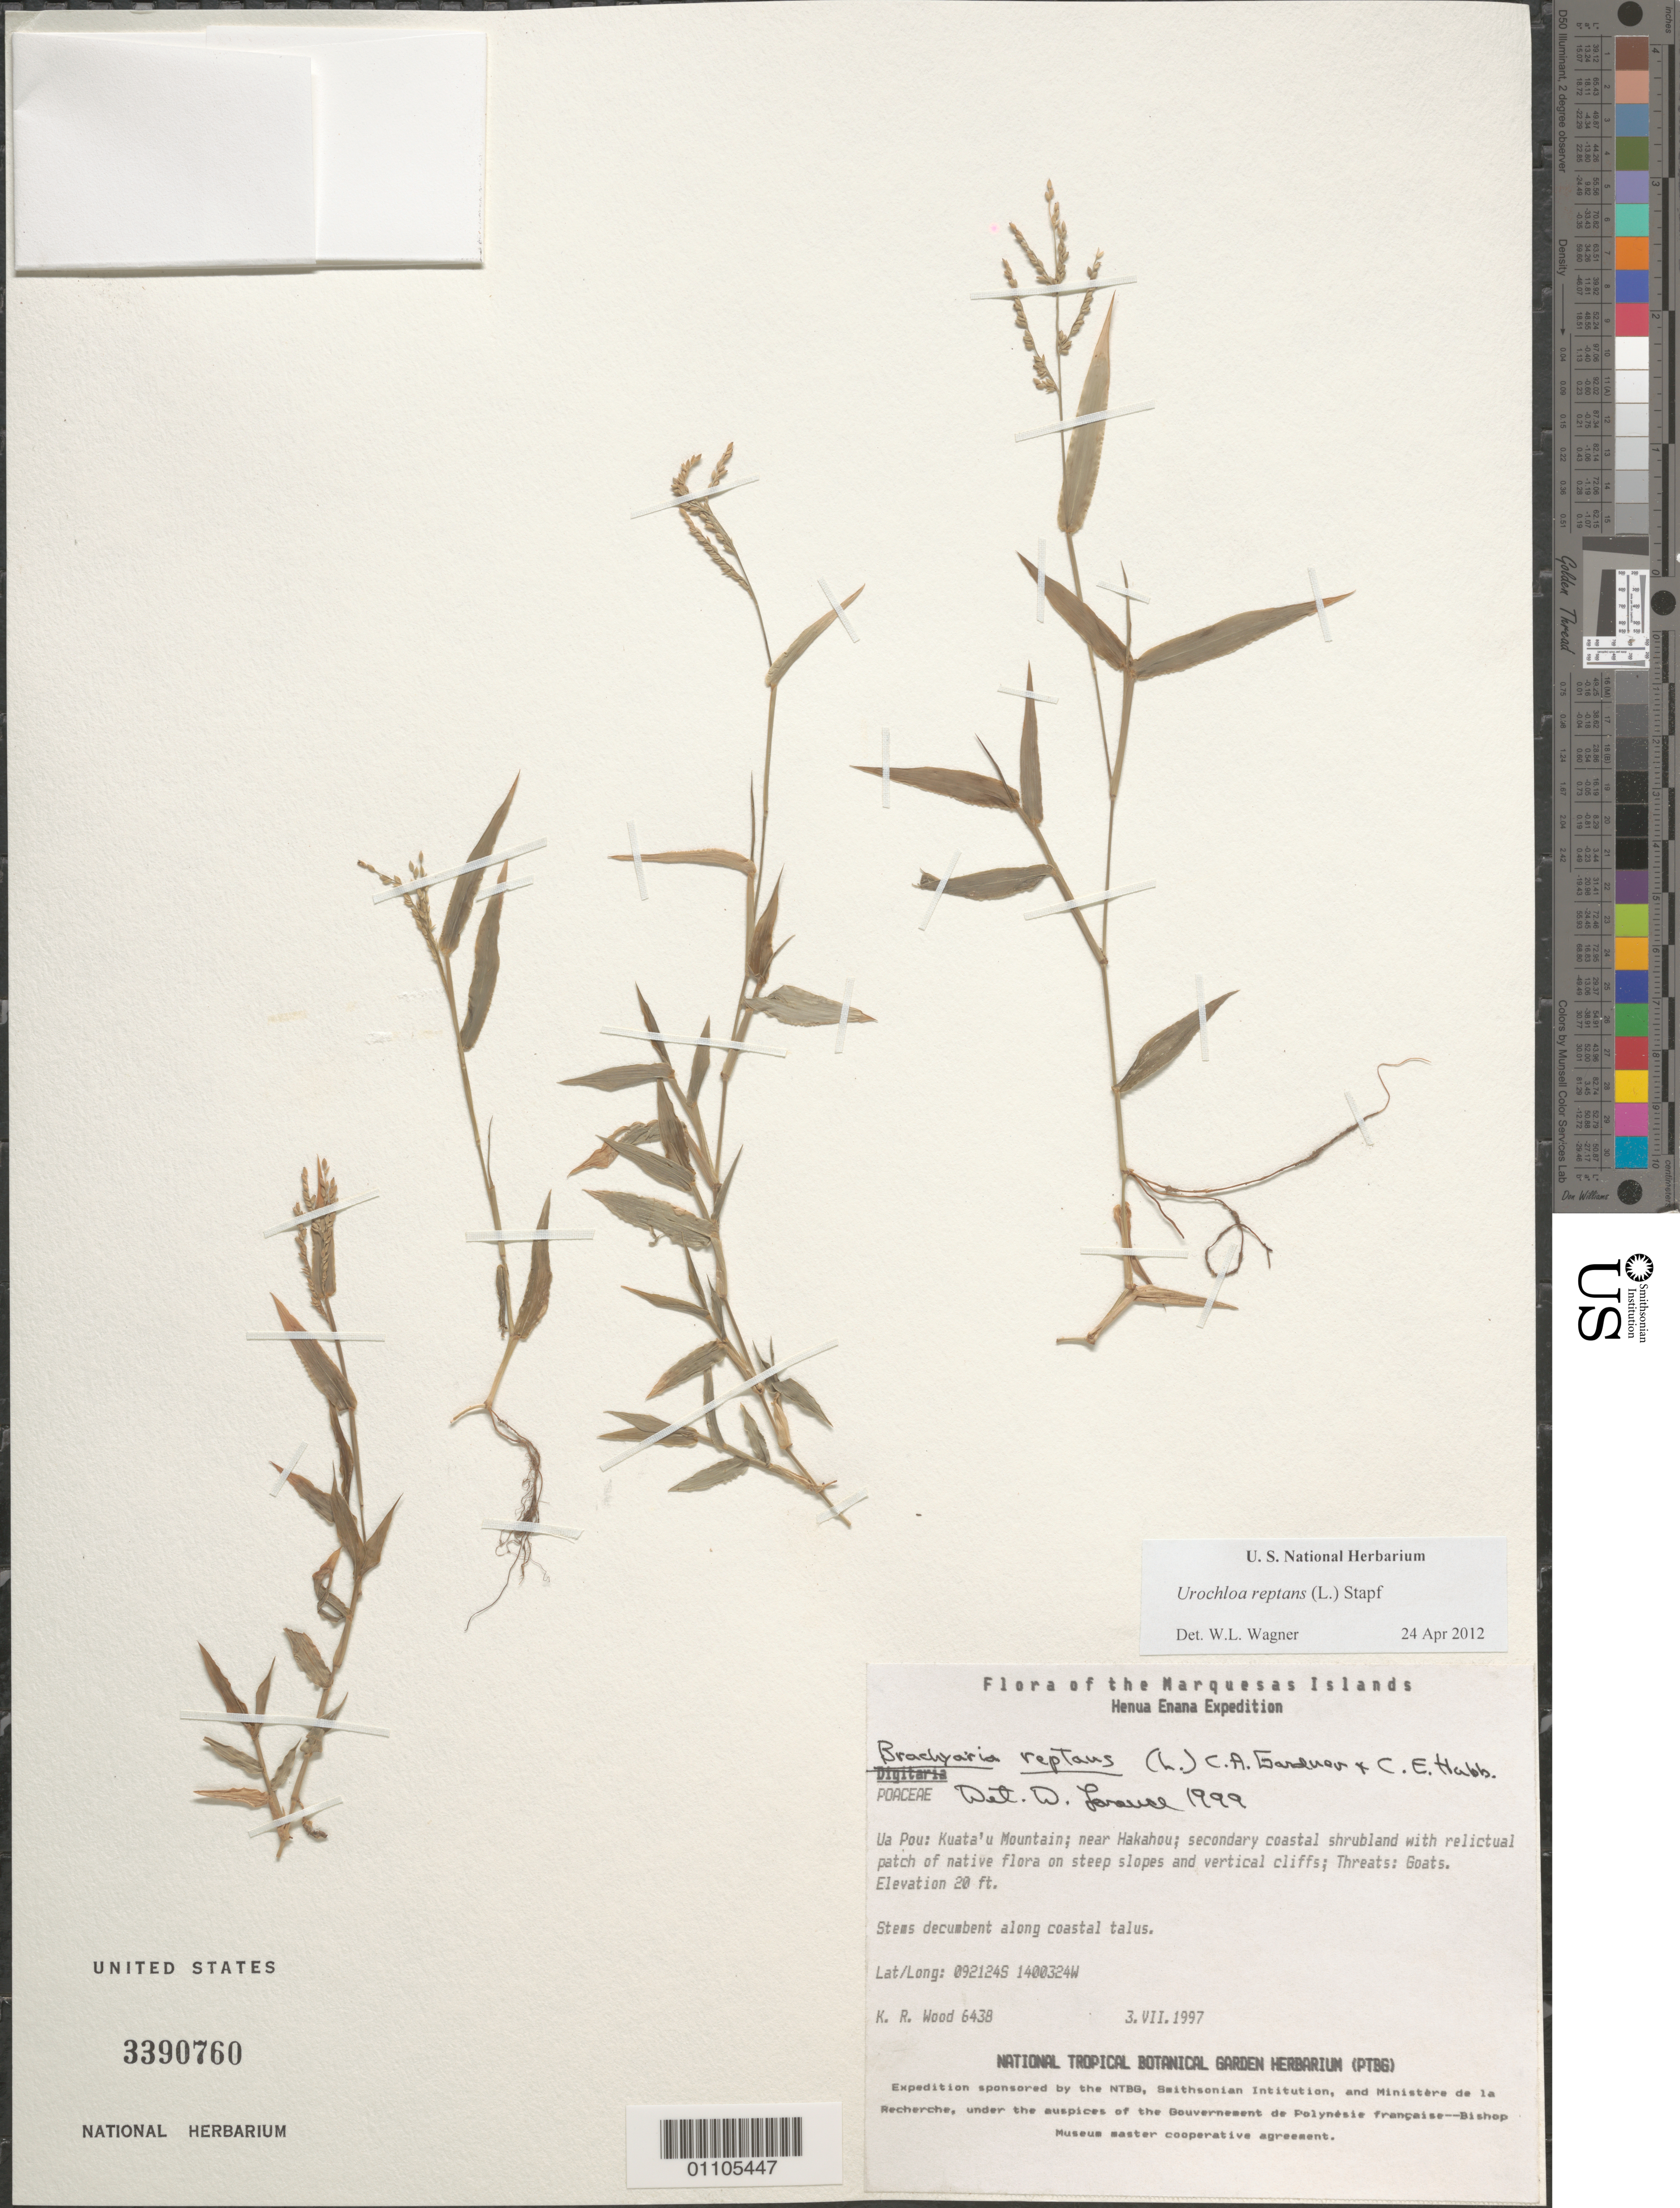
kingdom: Plantae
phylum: Tracheophyta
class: Liliopsida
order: Poales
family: Poaceae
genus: Urochloa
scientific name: Urochloa reptans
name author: (L.) Stapf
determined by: Lorence, David H.; Wagner, W. H.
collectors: K. R. Wood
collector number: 6438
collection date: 1997-07-03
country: French Polynesia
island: Ua Pou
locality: Kuata'u Mountain, near Hakahou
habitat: Secondary coastal shrubland with relictual patch of native flora on steep slopes and vertical cliffs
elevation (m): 6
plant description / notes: Goats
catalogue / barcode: US 3390760